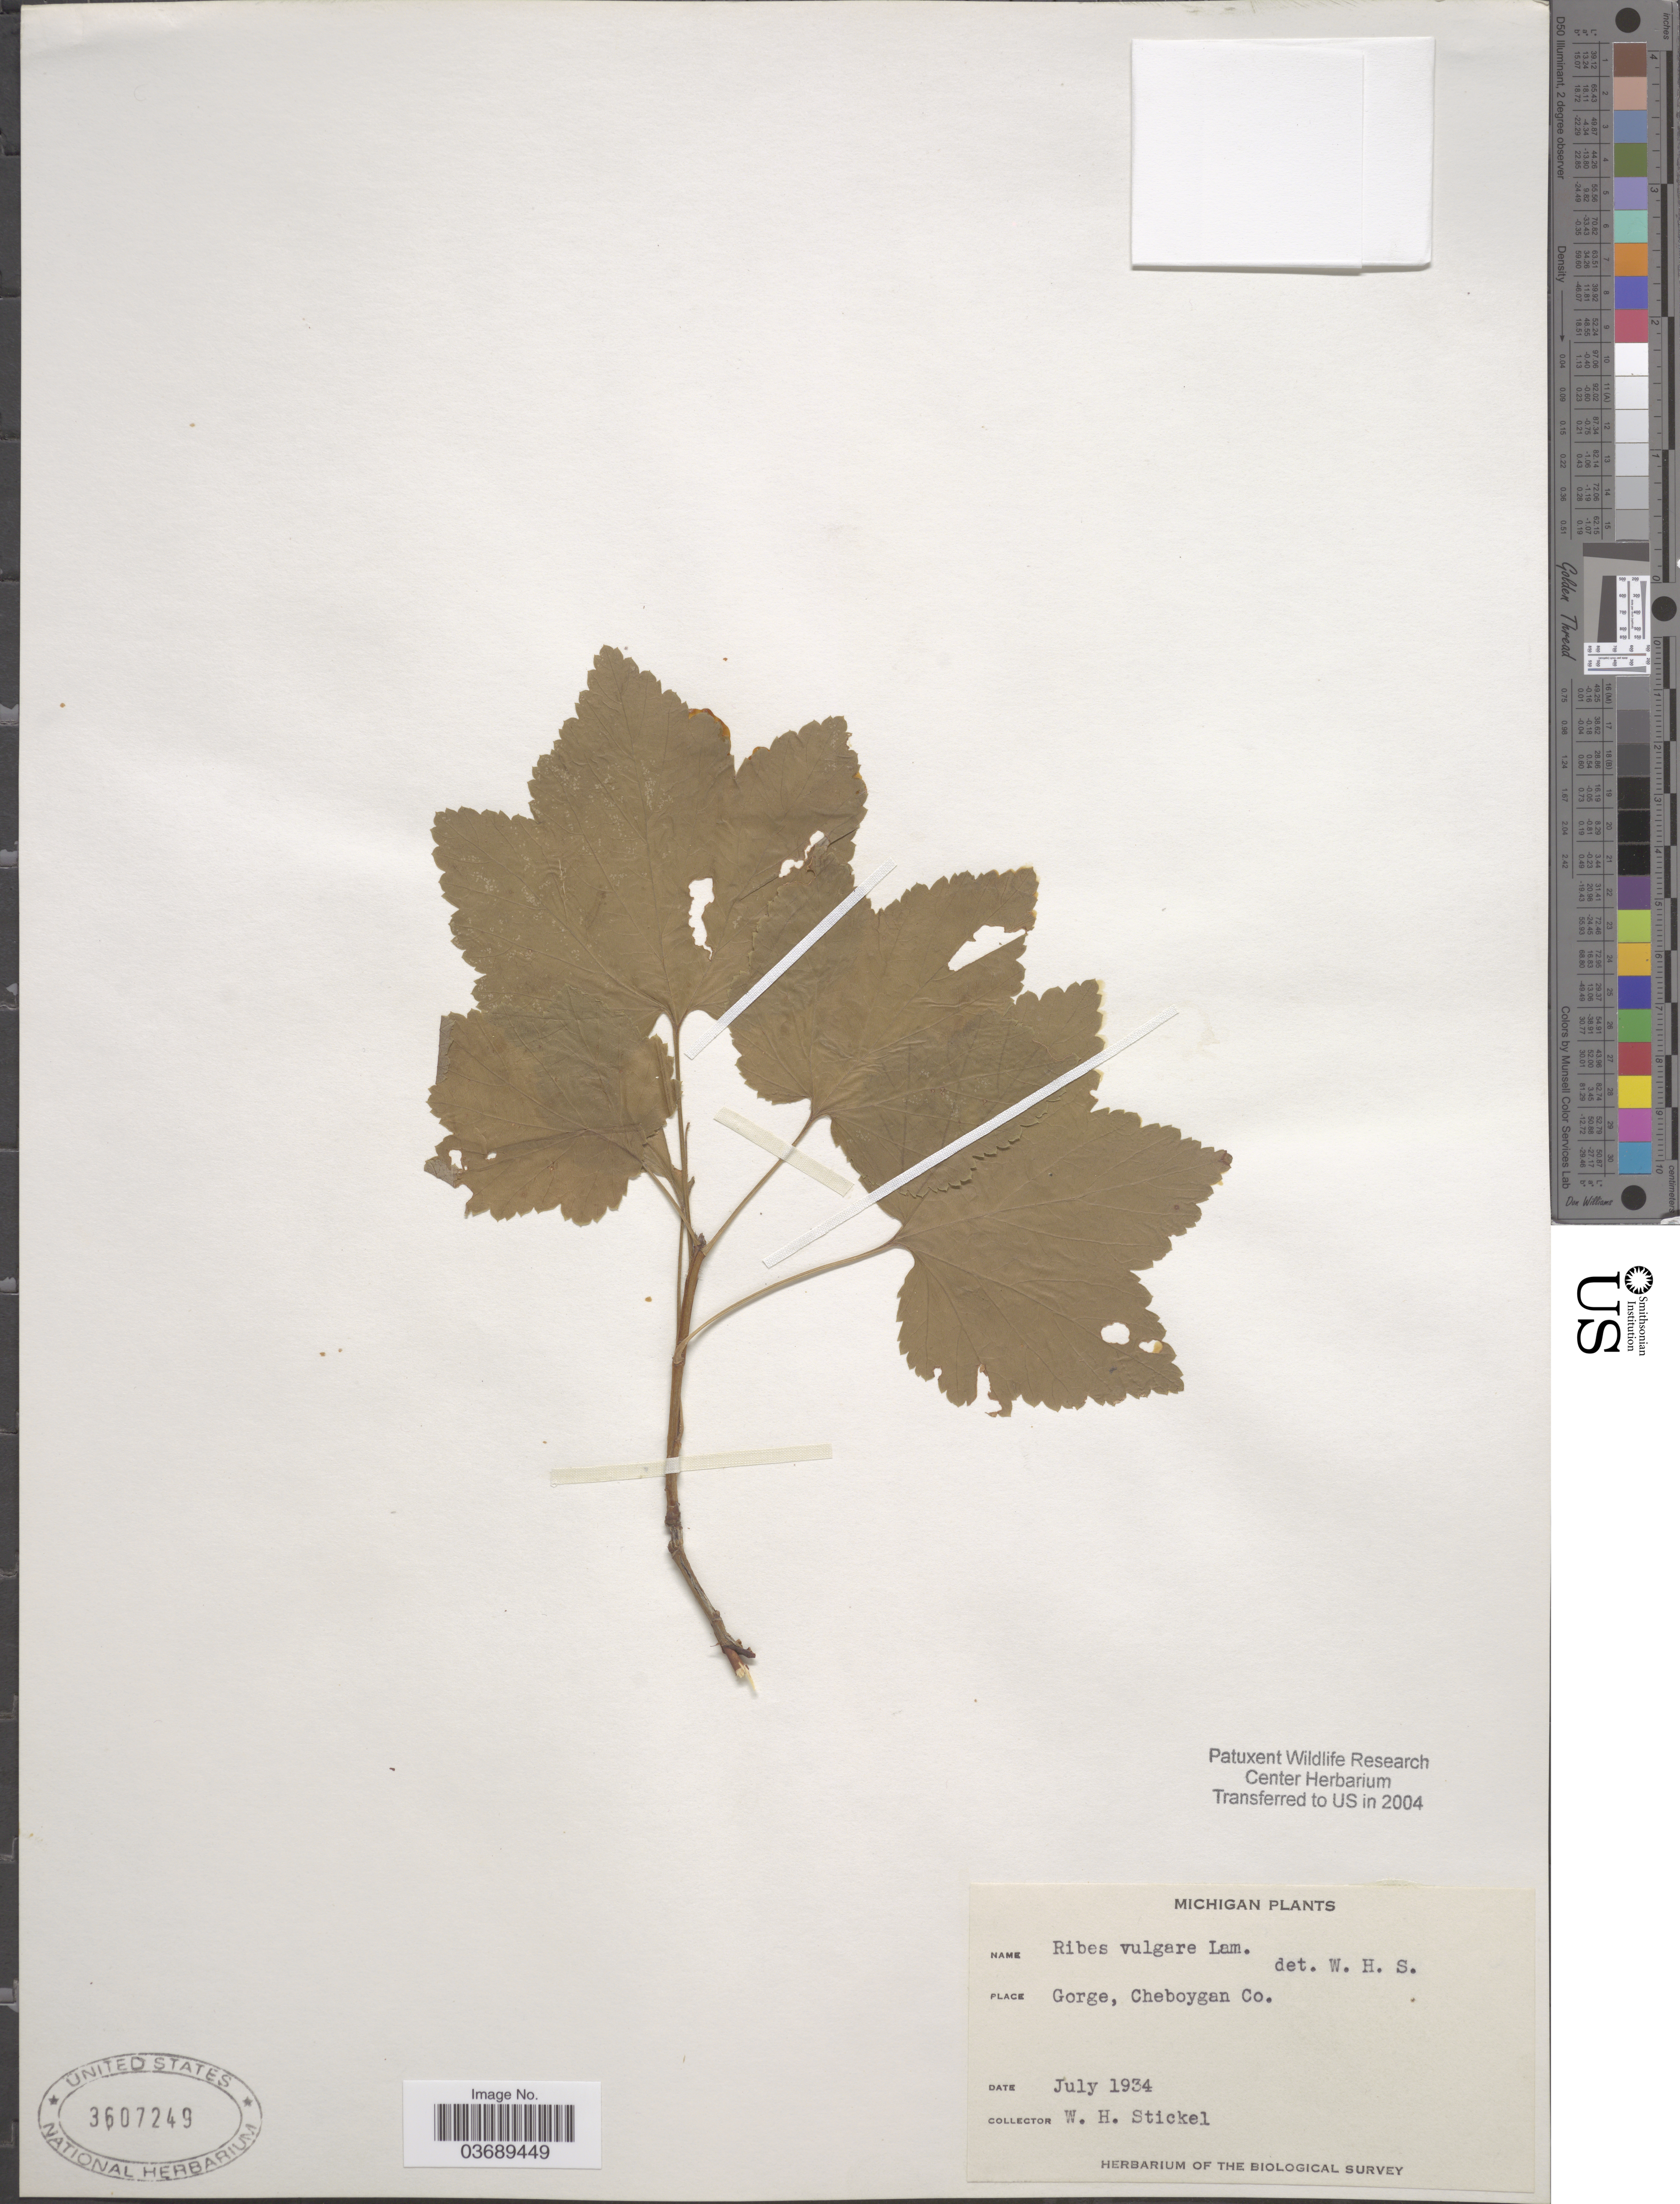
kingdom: Plantae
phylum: Tracheophyta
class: Magnoliopsida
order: Saxifragales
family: Grossulariaceae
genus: Ribes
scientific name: Ribes vulgare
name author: Lam.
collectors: W. Stickel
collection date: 1934-07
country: United States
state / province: Michigan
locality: Gorge, Cheboygan Co.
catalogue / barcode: US 3607249